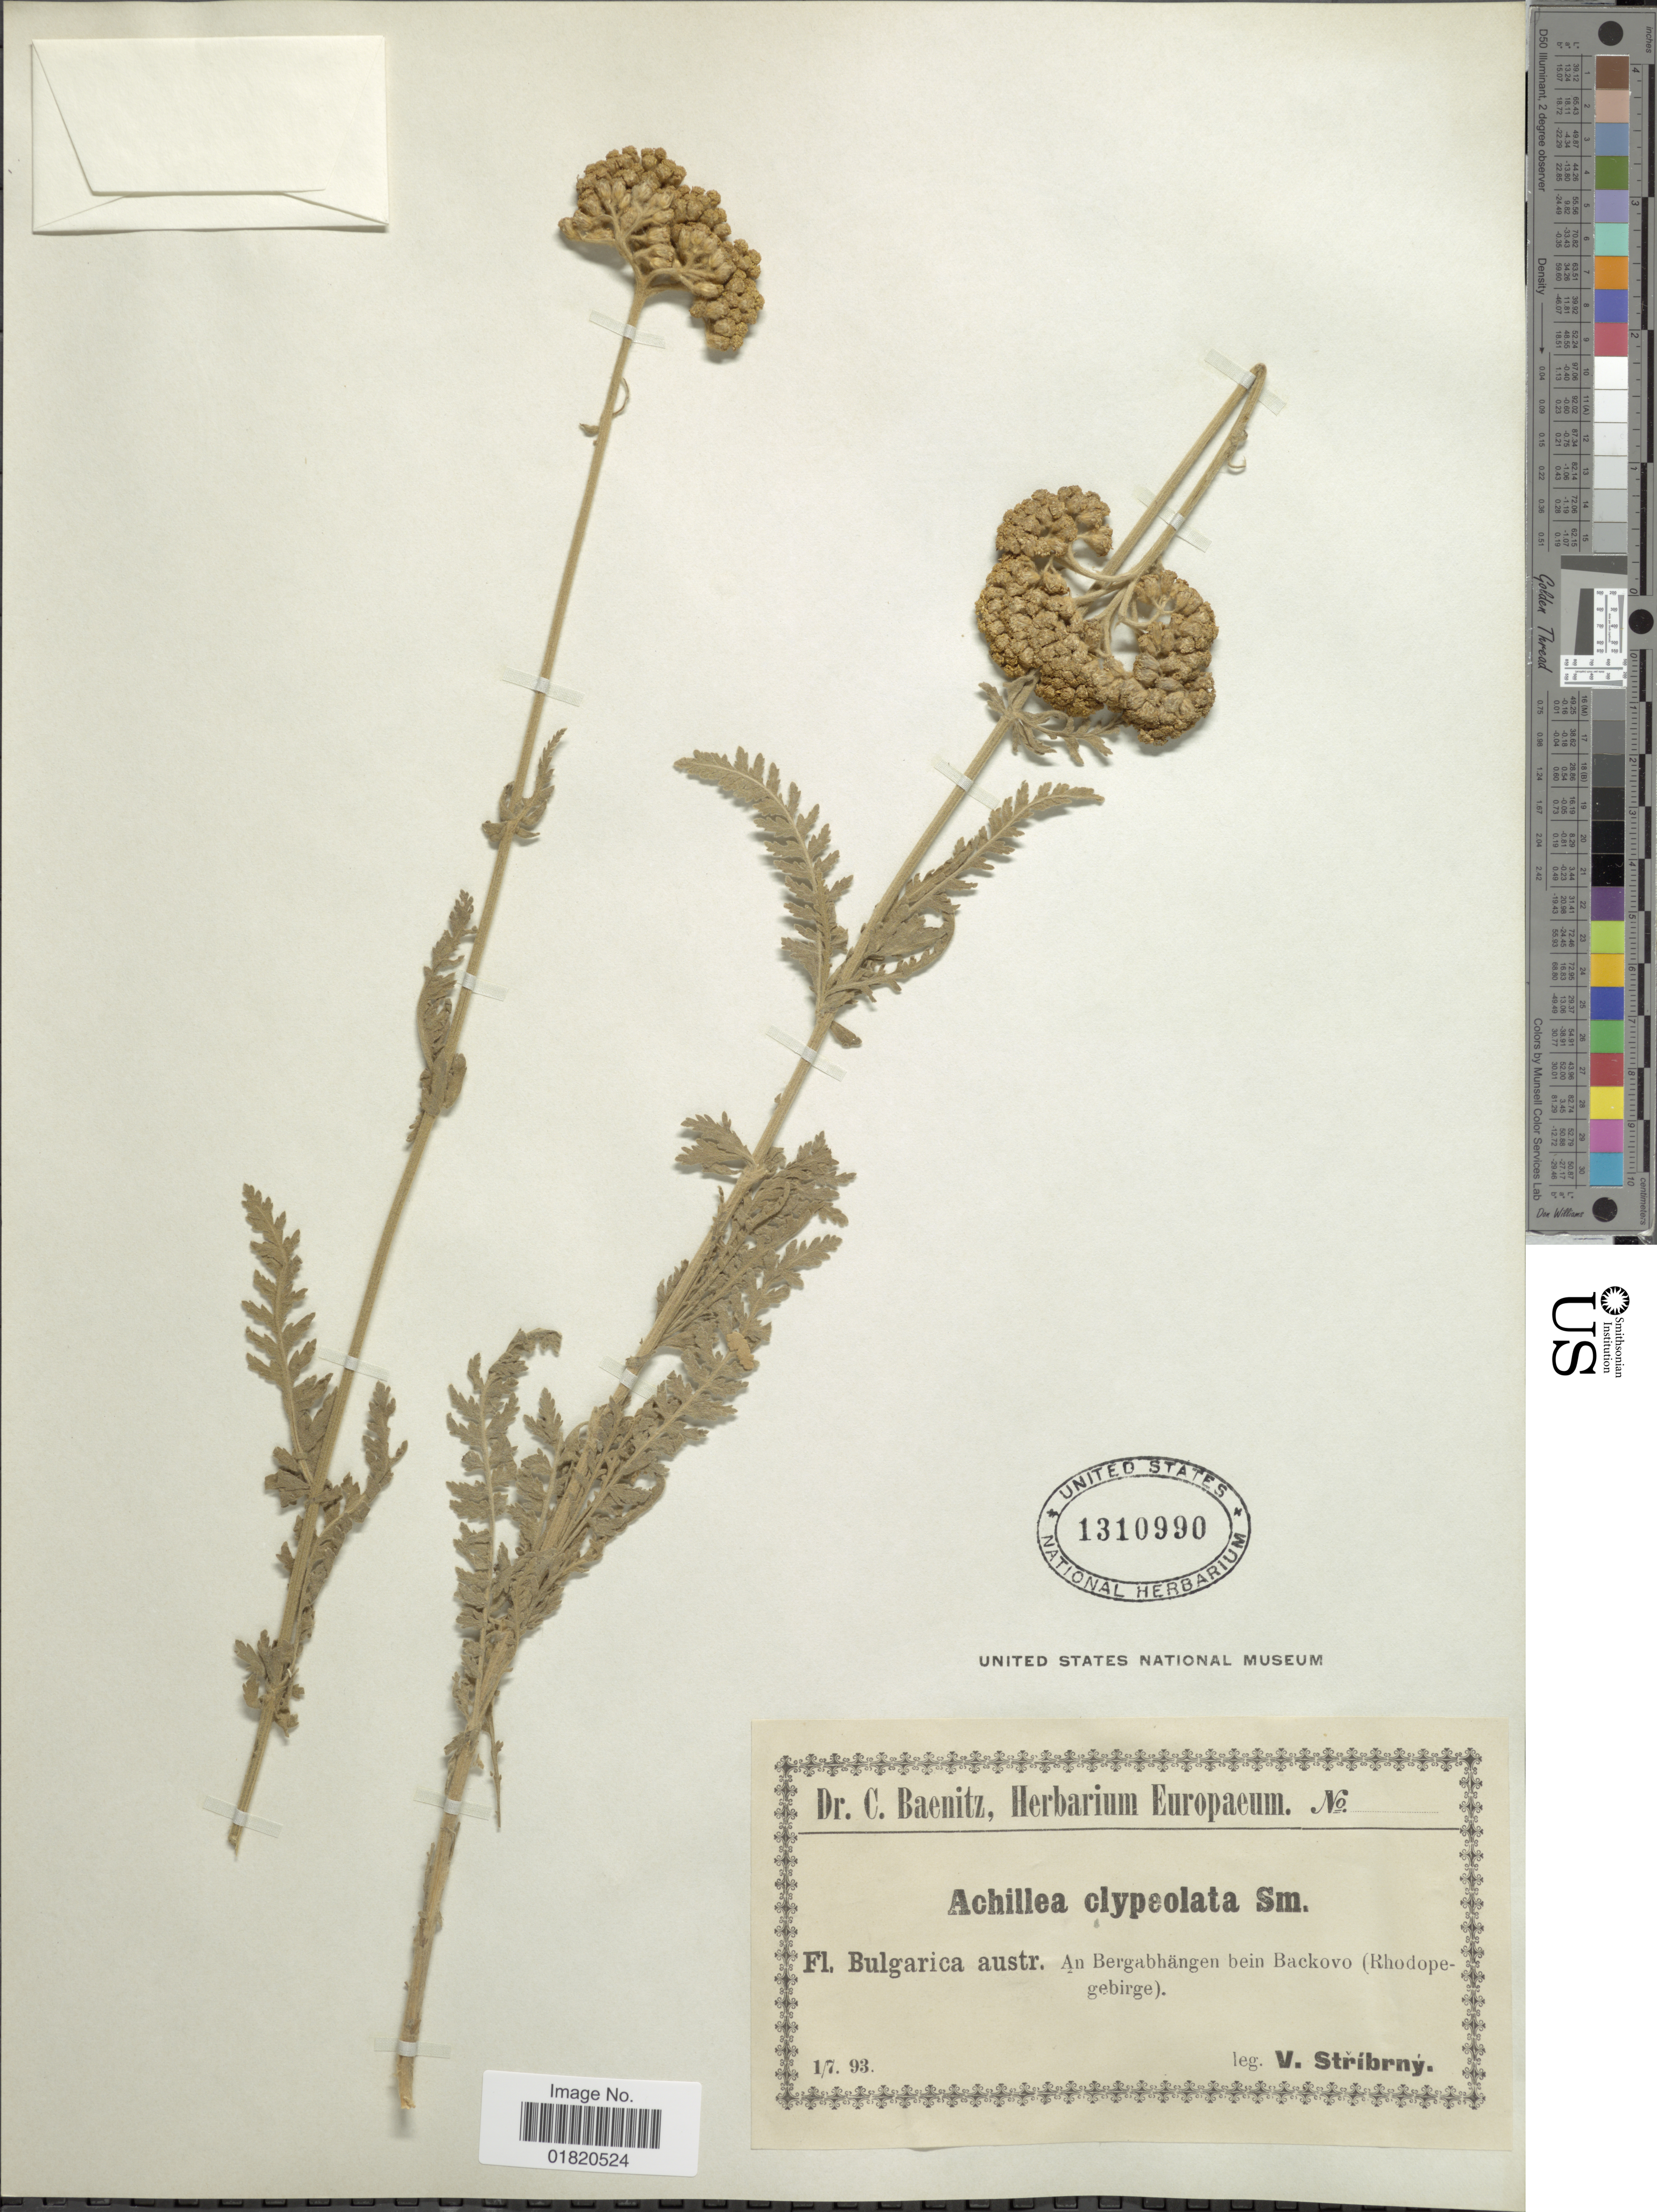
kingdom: Plantae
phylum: Tracheophyta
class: Magnoliopsida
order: Asterales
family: Asteraceae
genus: Achillea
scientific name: Achillea clypeolata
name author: Sm.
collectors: V. Stribrny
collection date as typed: Transcribed d/m/y: 1/7/93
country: Bulgaria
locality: An Bergabhängen bein Backovo (Rhodopegebirge)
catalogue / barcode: US 1310990